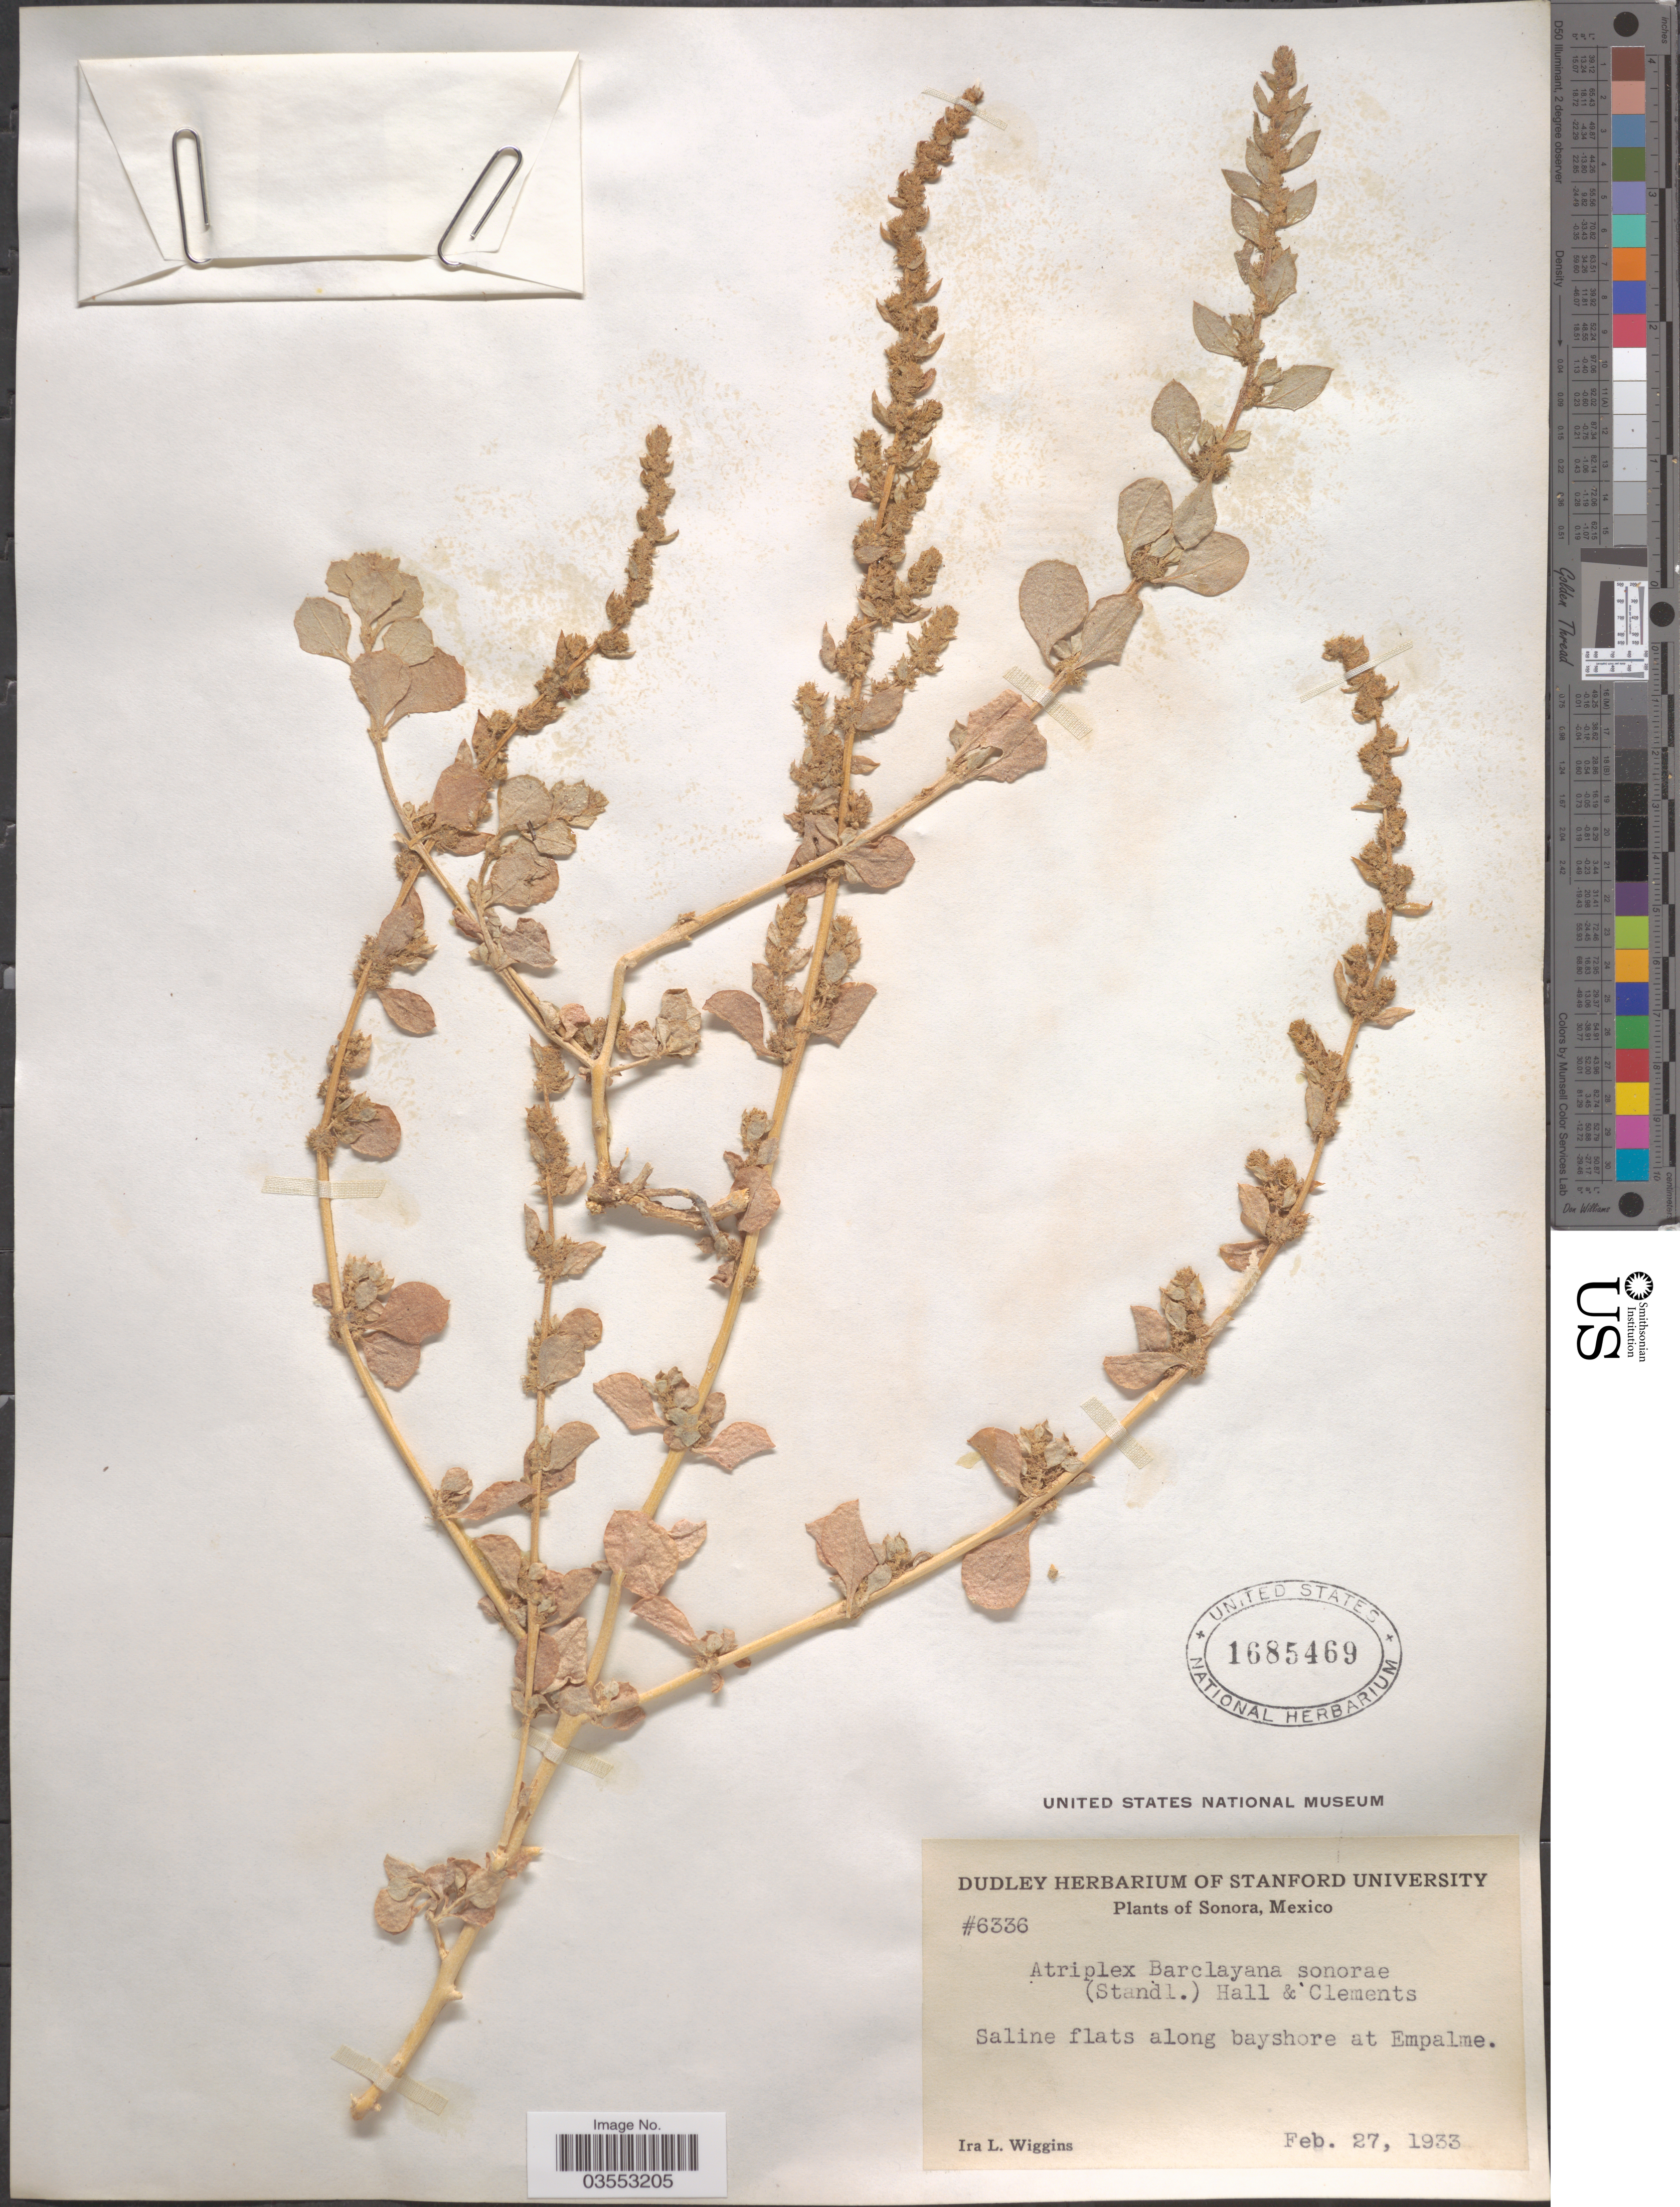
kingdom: Plantae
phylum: Tracheophyta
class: Magnoliopsida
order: Caryophyllales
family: Amaranthaceae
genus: Atriplex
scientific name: Atriplex barclayana subsp. sonorae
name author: (Standl.) H.M. Hall & Clem.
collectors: I. L. Wiggins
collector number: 6336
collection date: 1933-02-27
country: Mexico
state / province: Sonora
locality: Saline flats along bayshore at Empalme.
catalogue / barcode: US 1685469